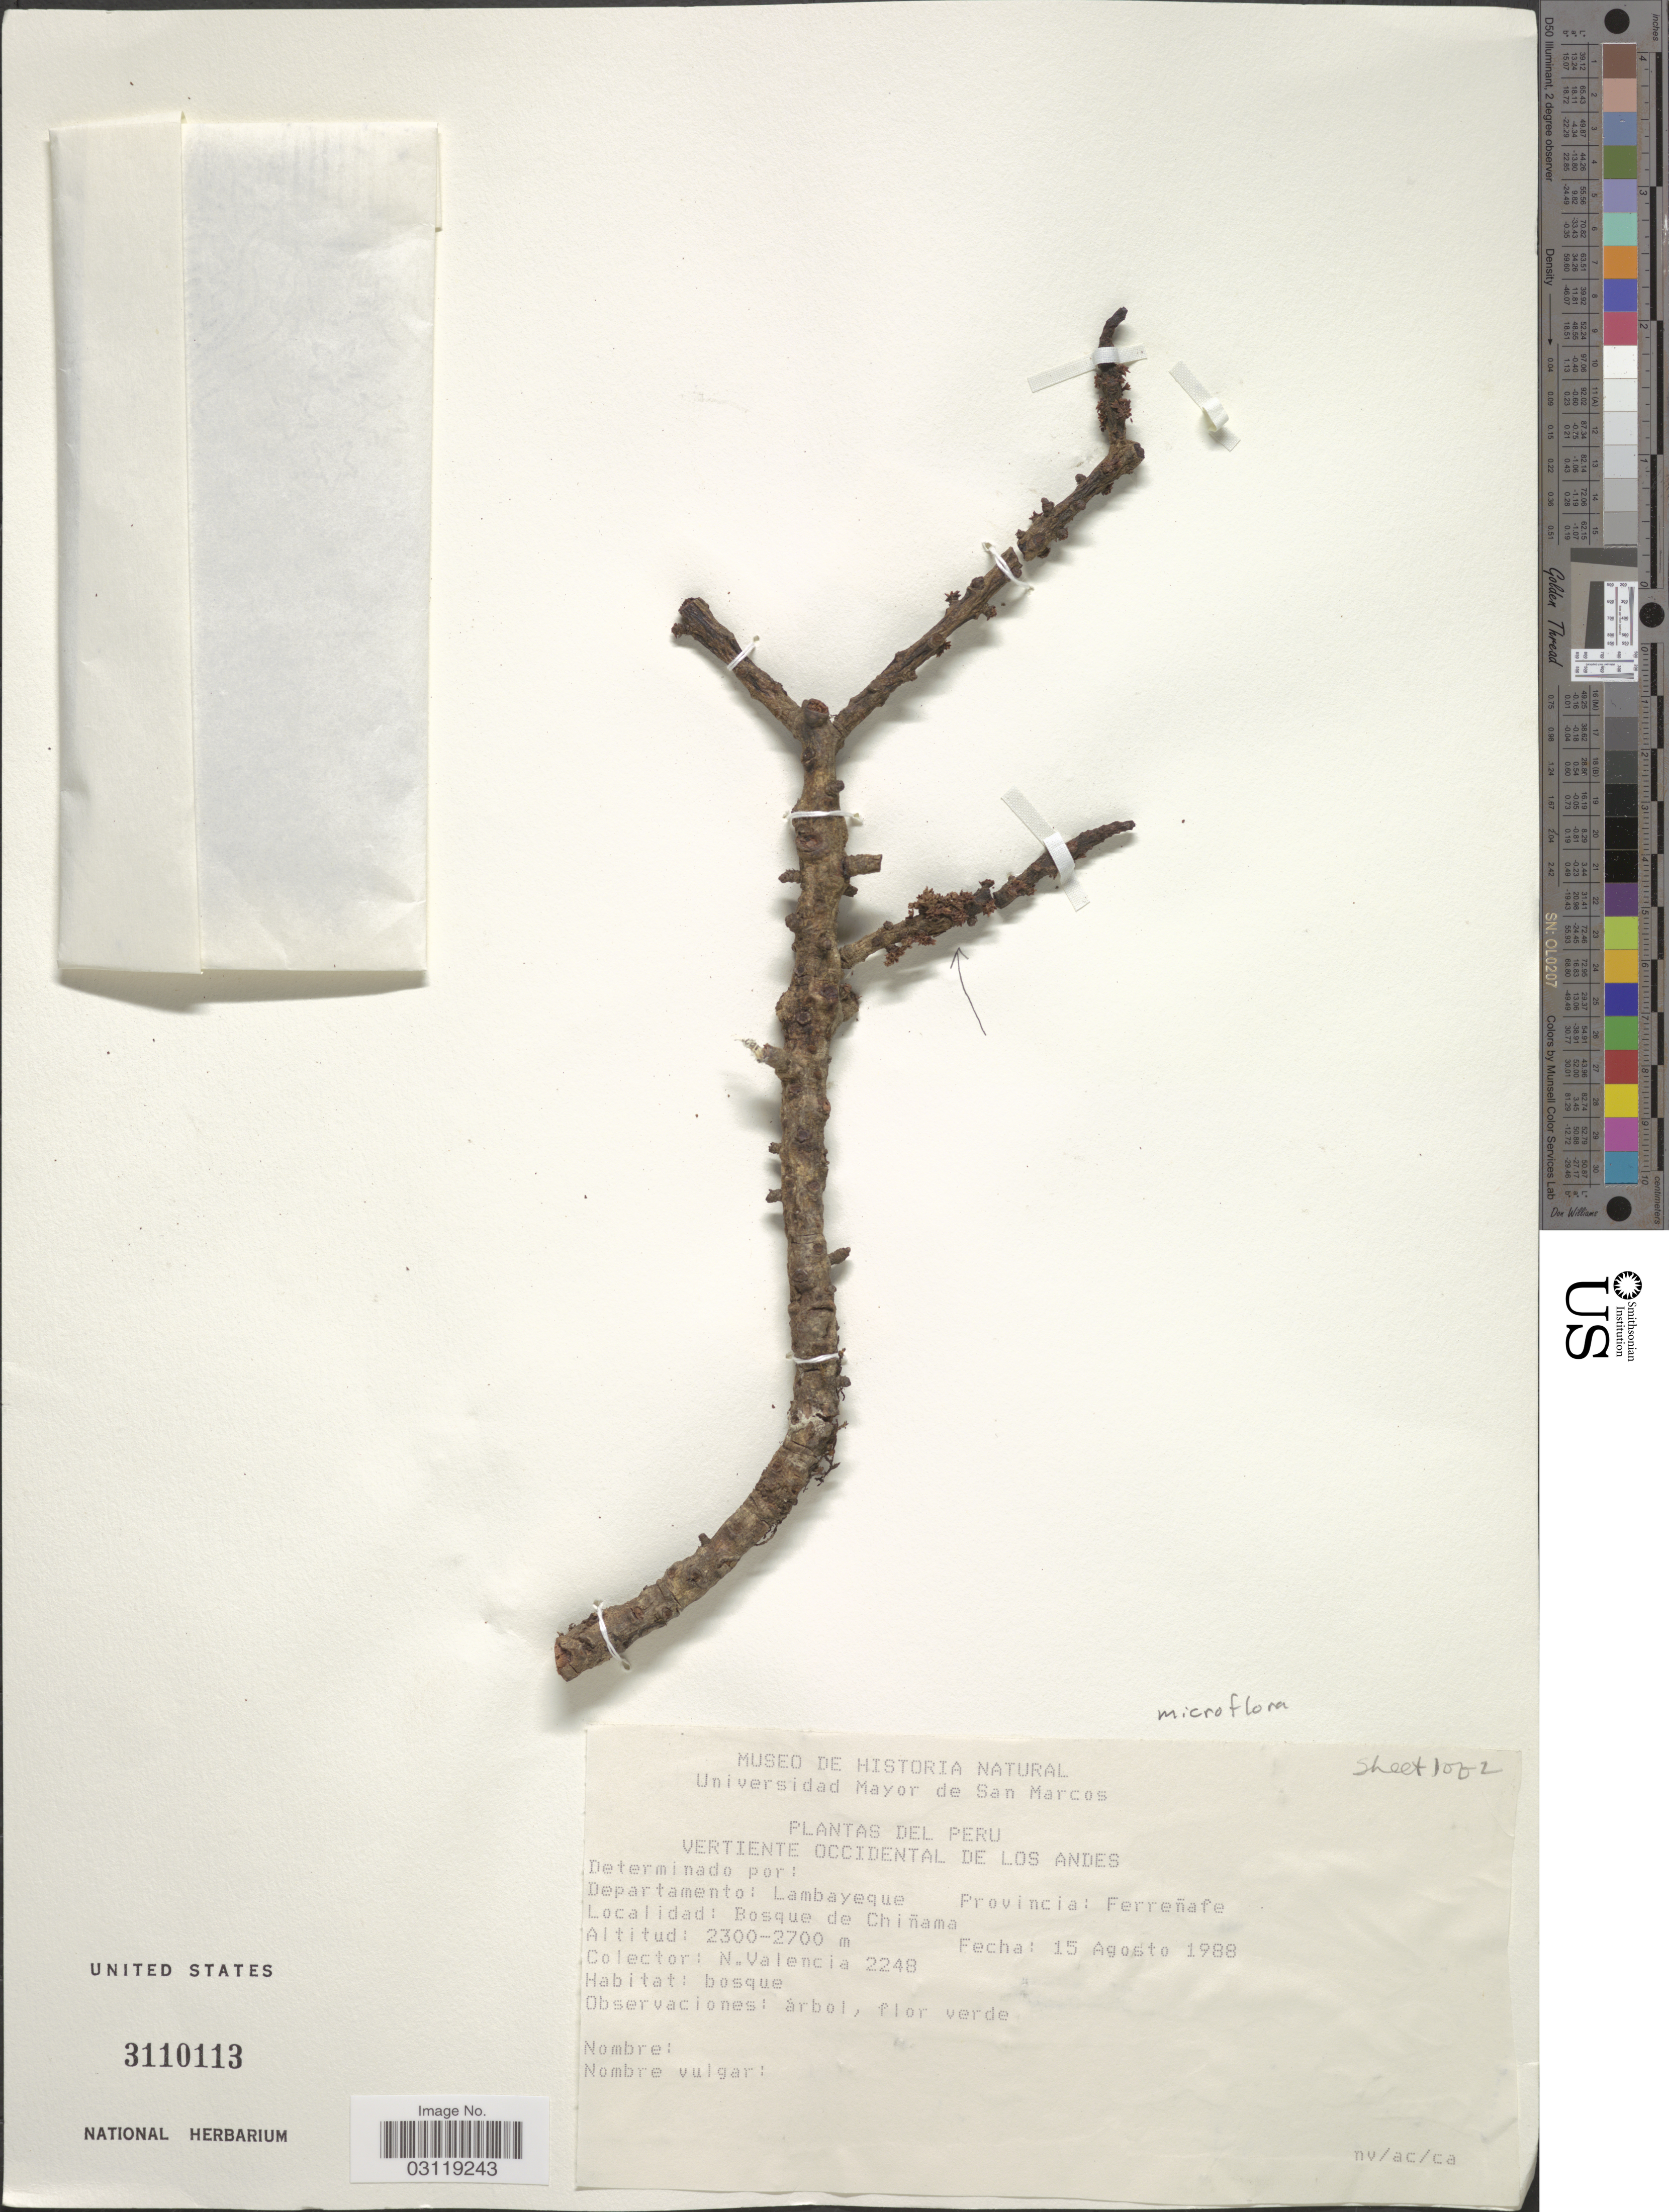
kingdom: Plantae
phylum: Tracheophyta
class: Magnoliopsida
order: Ericales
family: Primulaceae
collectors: N. Valencia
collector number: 2248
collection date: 1988-08-15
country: Peru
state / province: Lambayeque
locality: Vertiente Occidental de Los Andes. Departamento: Lambayeque. Provincia: Ferreñafe. Bosque de Chiñama.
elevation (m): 2300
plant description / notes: Cited in publication as paratype of Myrsine minutiflora Pipoly; specimen apparently not annotated and filed in main herbarium as "indet."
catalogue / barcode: US 3110113